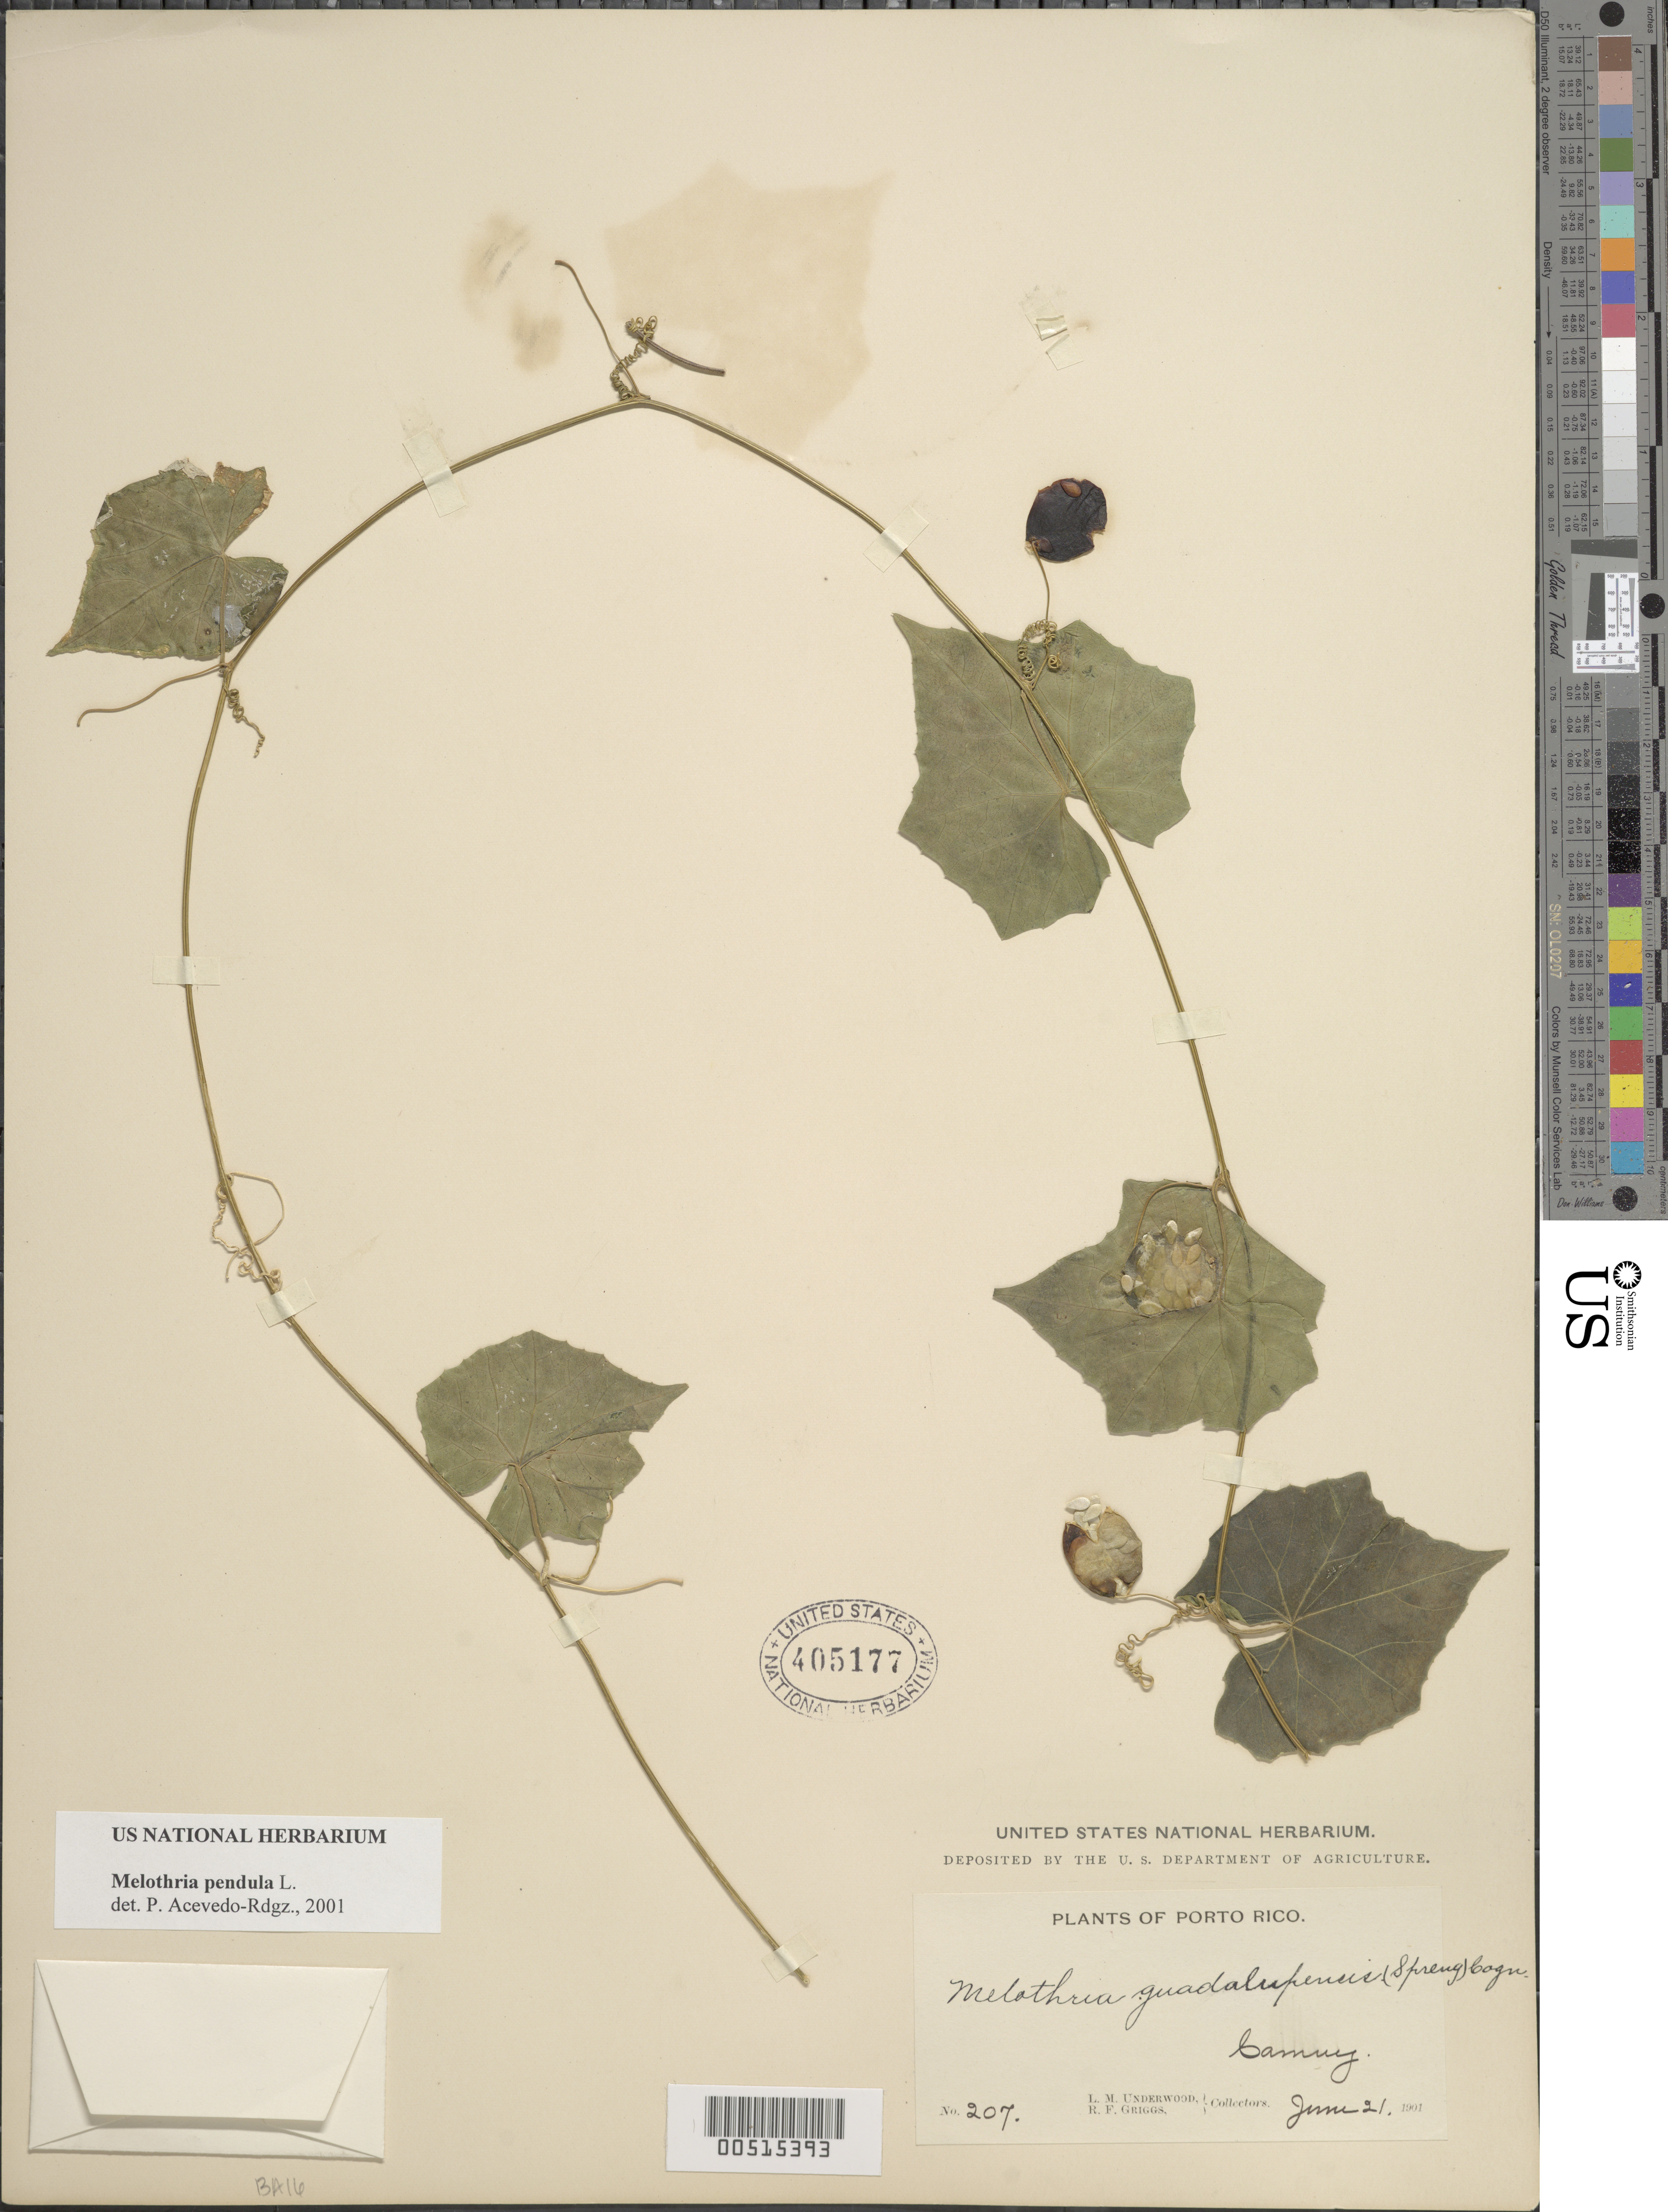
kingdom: Plantae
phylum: Tracheophyta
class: Magnoliopsida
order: Cucurbitales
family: Cucurbitaceae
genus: Melothria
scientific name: Melothria guadalupensis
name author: (Spreng.) Cogn.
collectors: L. M. Underwood & R. F. Griggs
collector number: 207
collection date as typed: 21 Jun 1901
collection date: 1901-06-21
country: Puerto Rico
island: Greater Antilles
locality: Camuy.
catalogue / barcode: US 405177